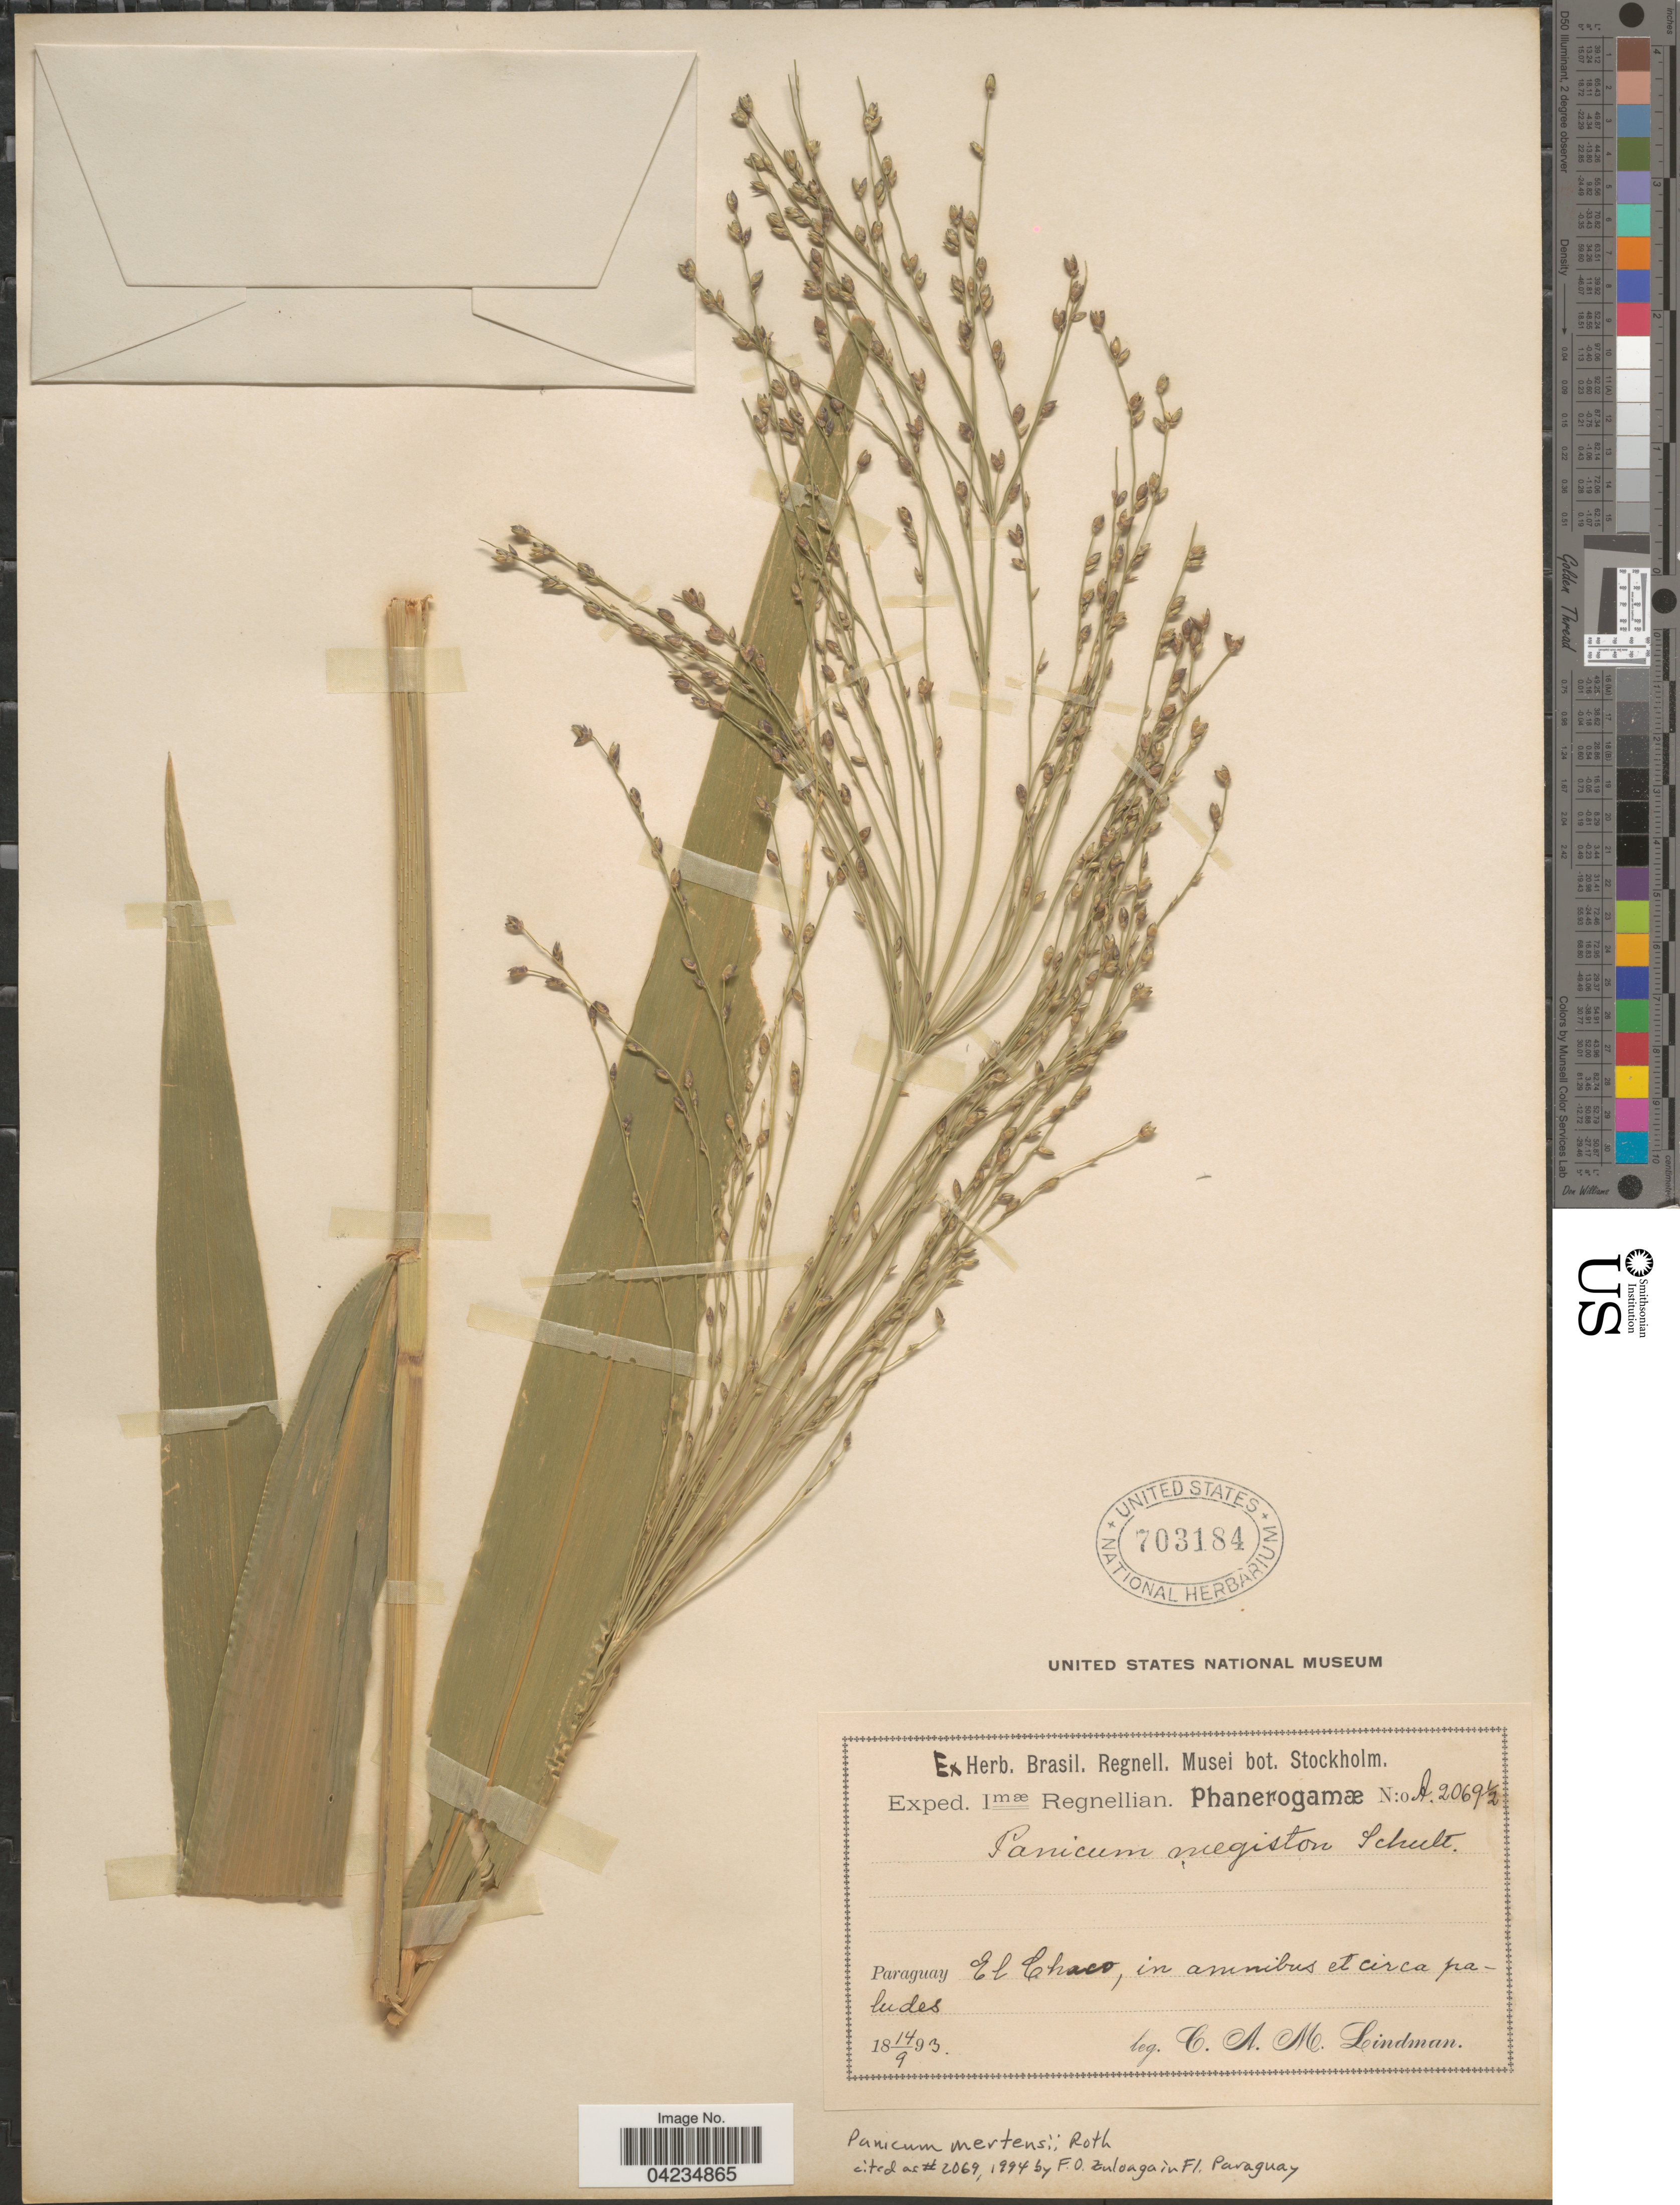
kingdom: Plantae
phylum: Tracheophyta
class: Liliopsida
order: Poales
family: Poaceae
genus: Stephostachys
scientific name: Stephostachys mertensii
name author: (Roth) Zuloaga & Marrone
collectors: C. A. M. Lindman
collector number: A.2069½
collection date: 1893-09-14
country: Paraguay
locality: Exped. 1mæ Regnellian. El Chaco, in amnibus et circa paludes.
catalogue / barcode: US 703184